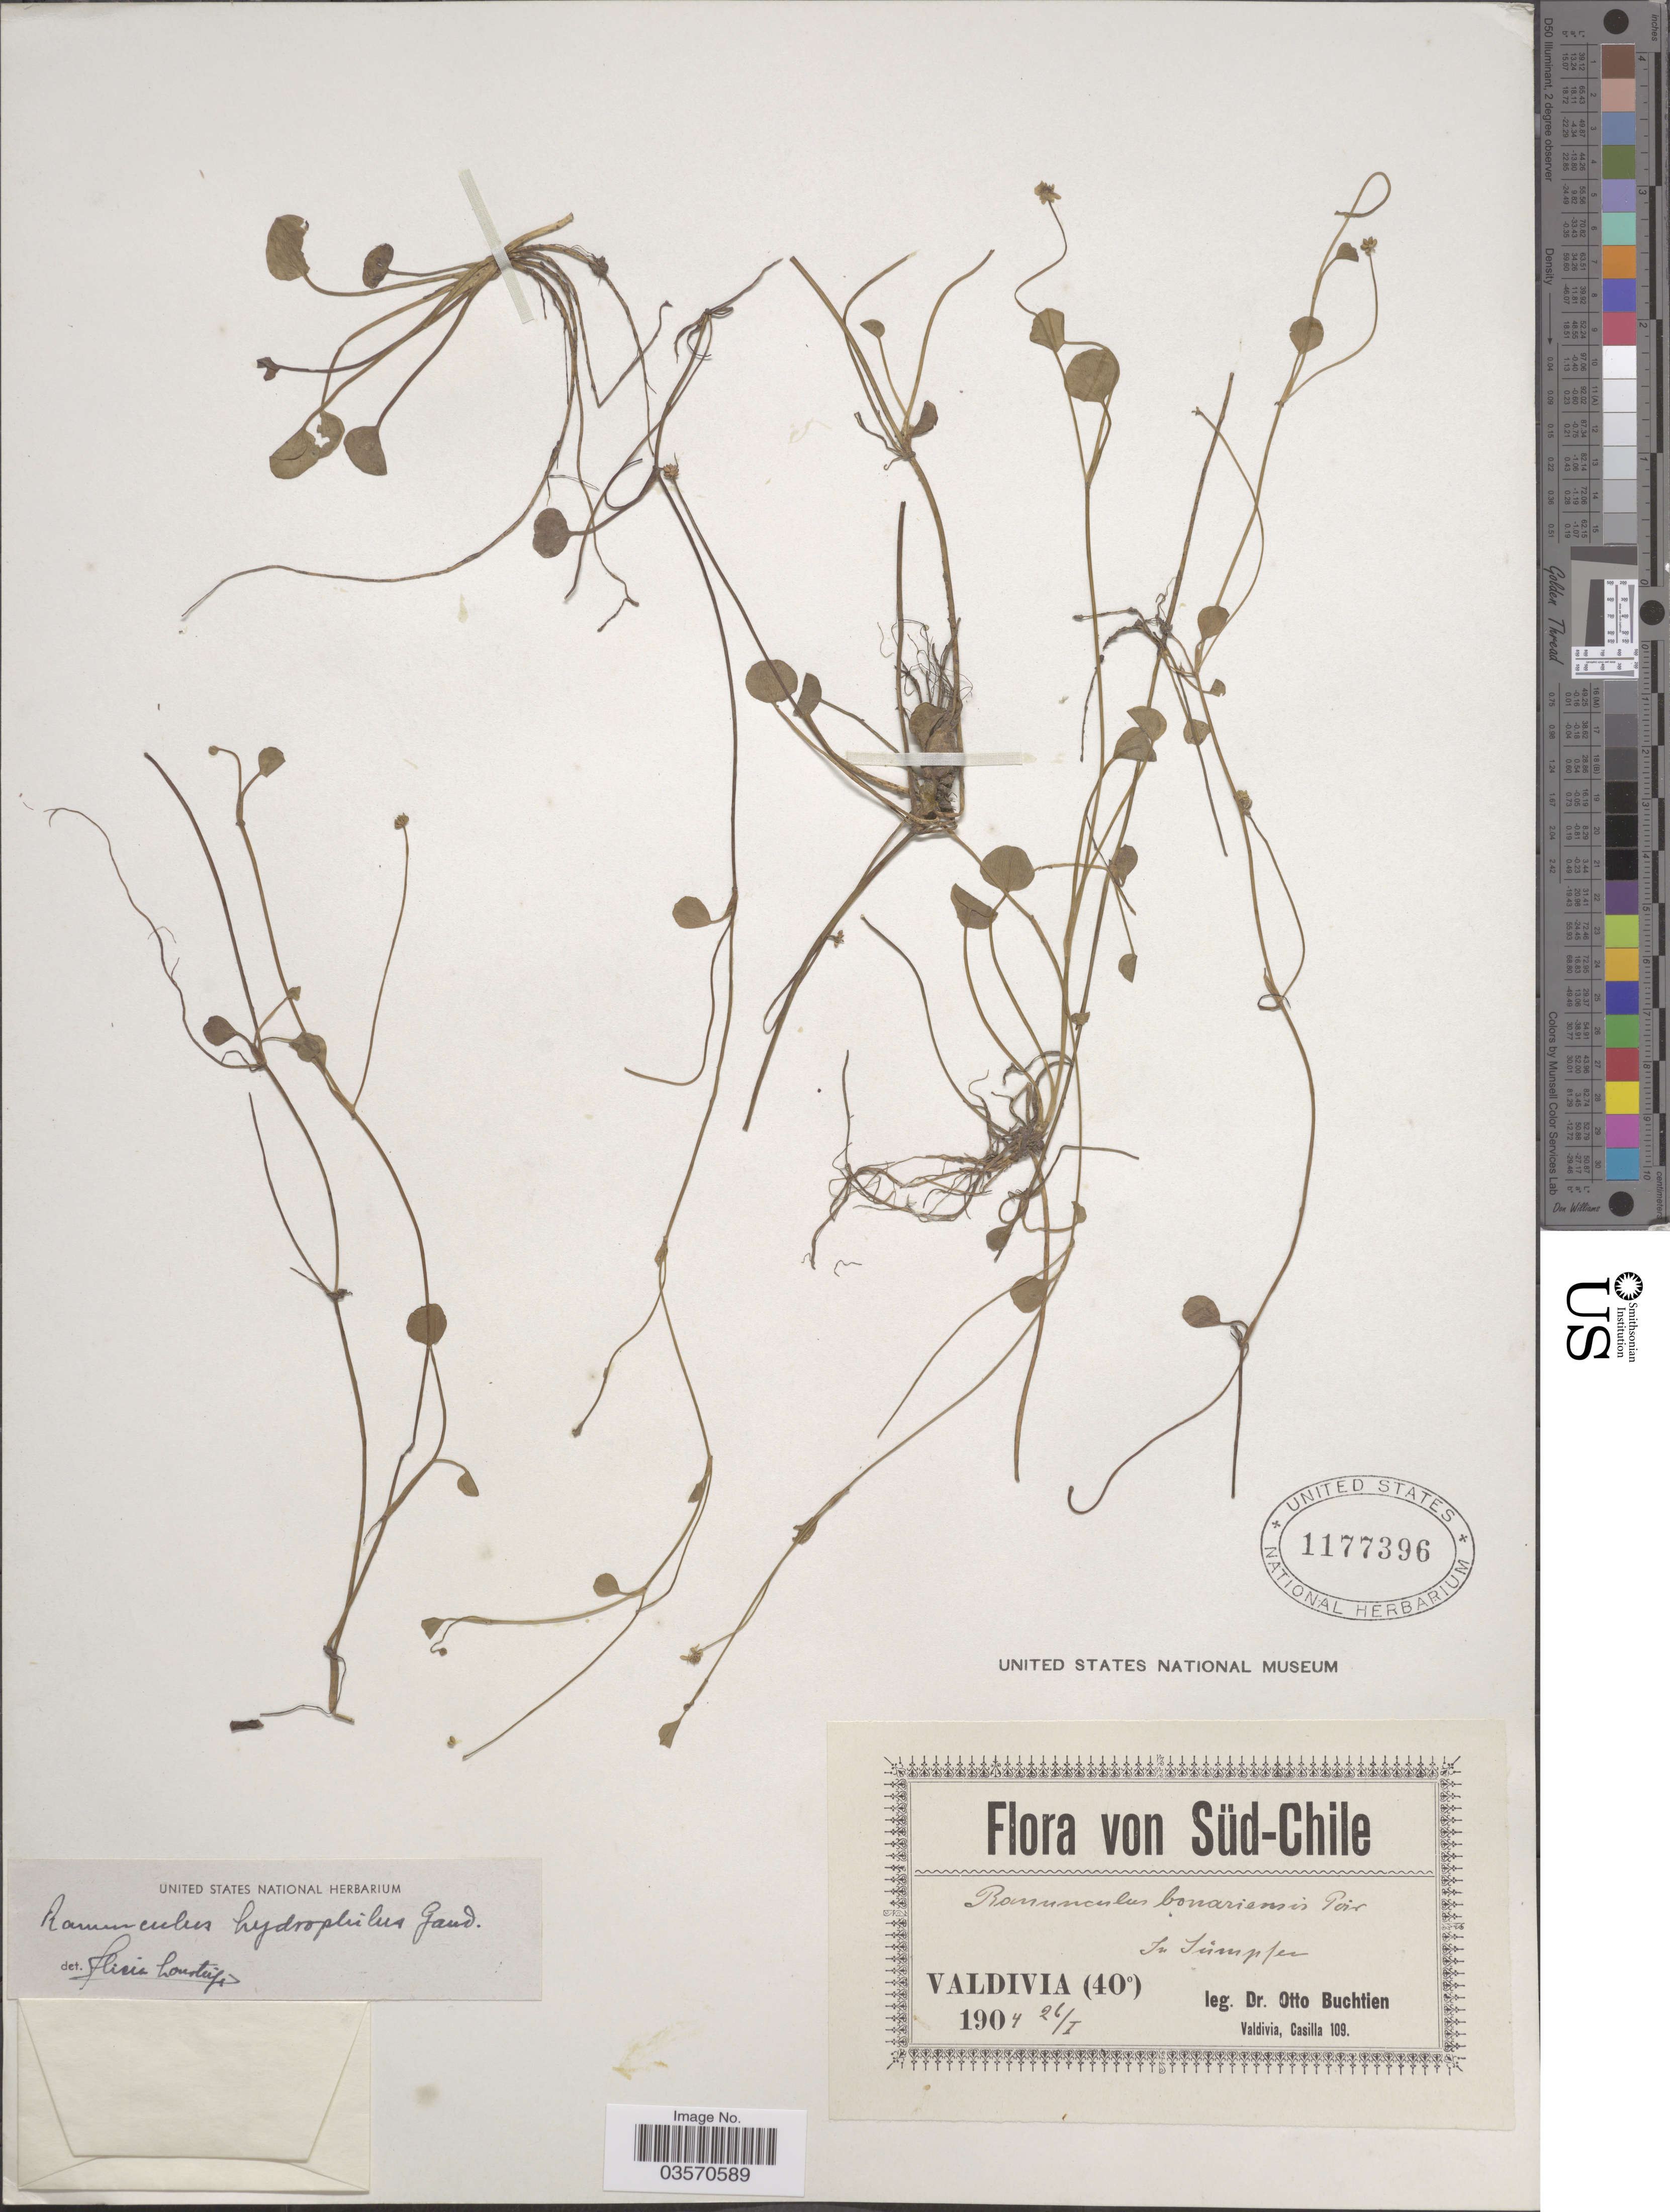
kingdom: Plantae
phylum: Tracheophyta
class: Magnoliopsida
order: Ranunculales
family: Ranunculaceae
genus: Ranunculus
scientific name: Ranunculus hydrophilus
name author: Bunge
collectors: O. Buchtien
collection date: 1904-01-26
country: Chile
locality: Süd-Chile. In Sümpfer. Valdiva.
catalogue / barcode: US 1177396